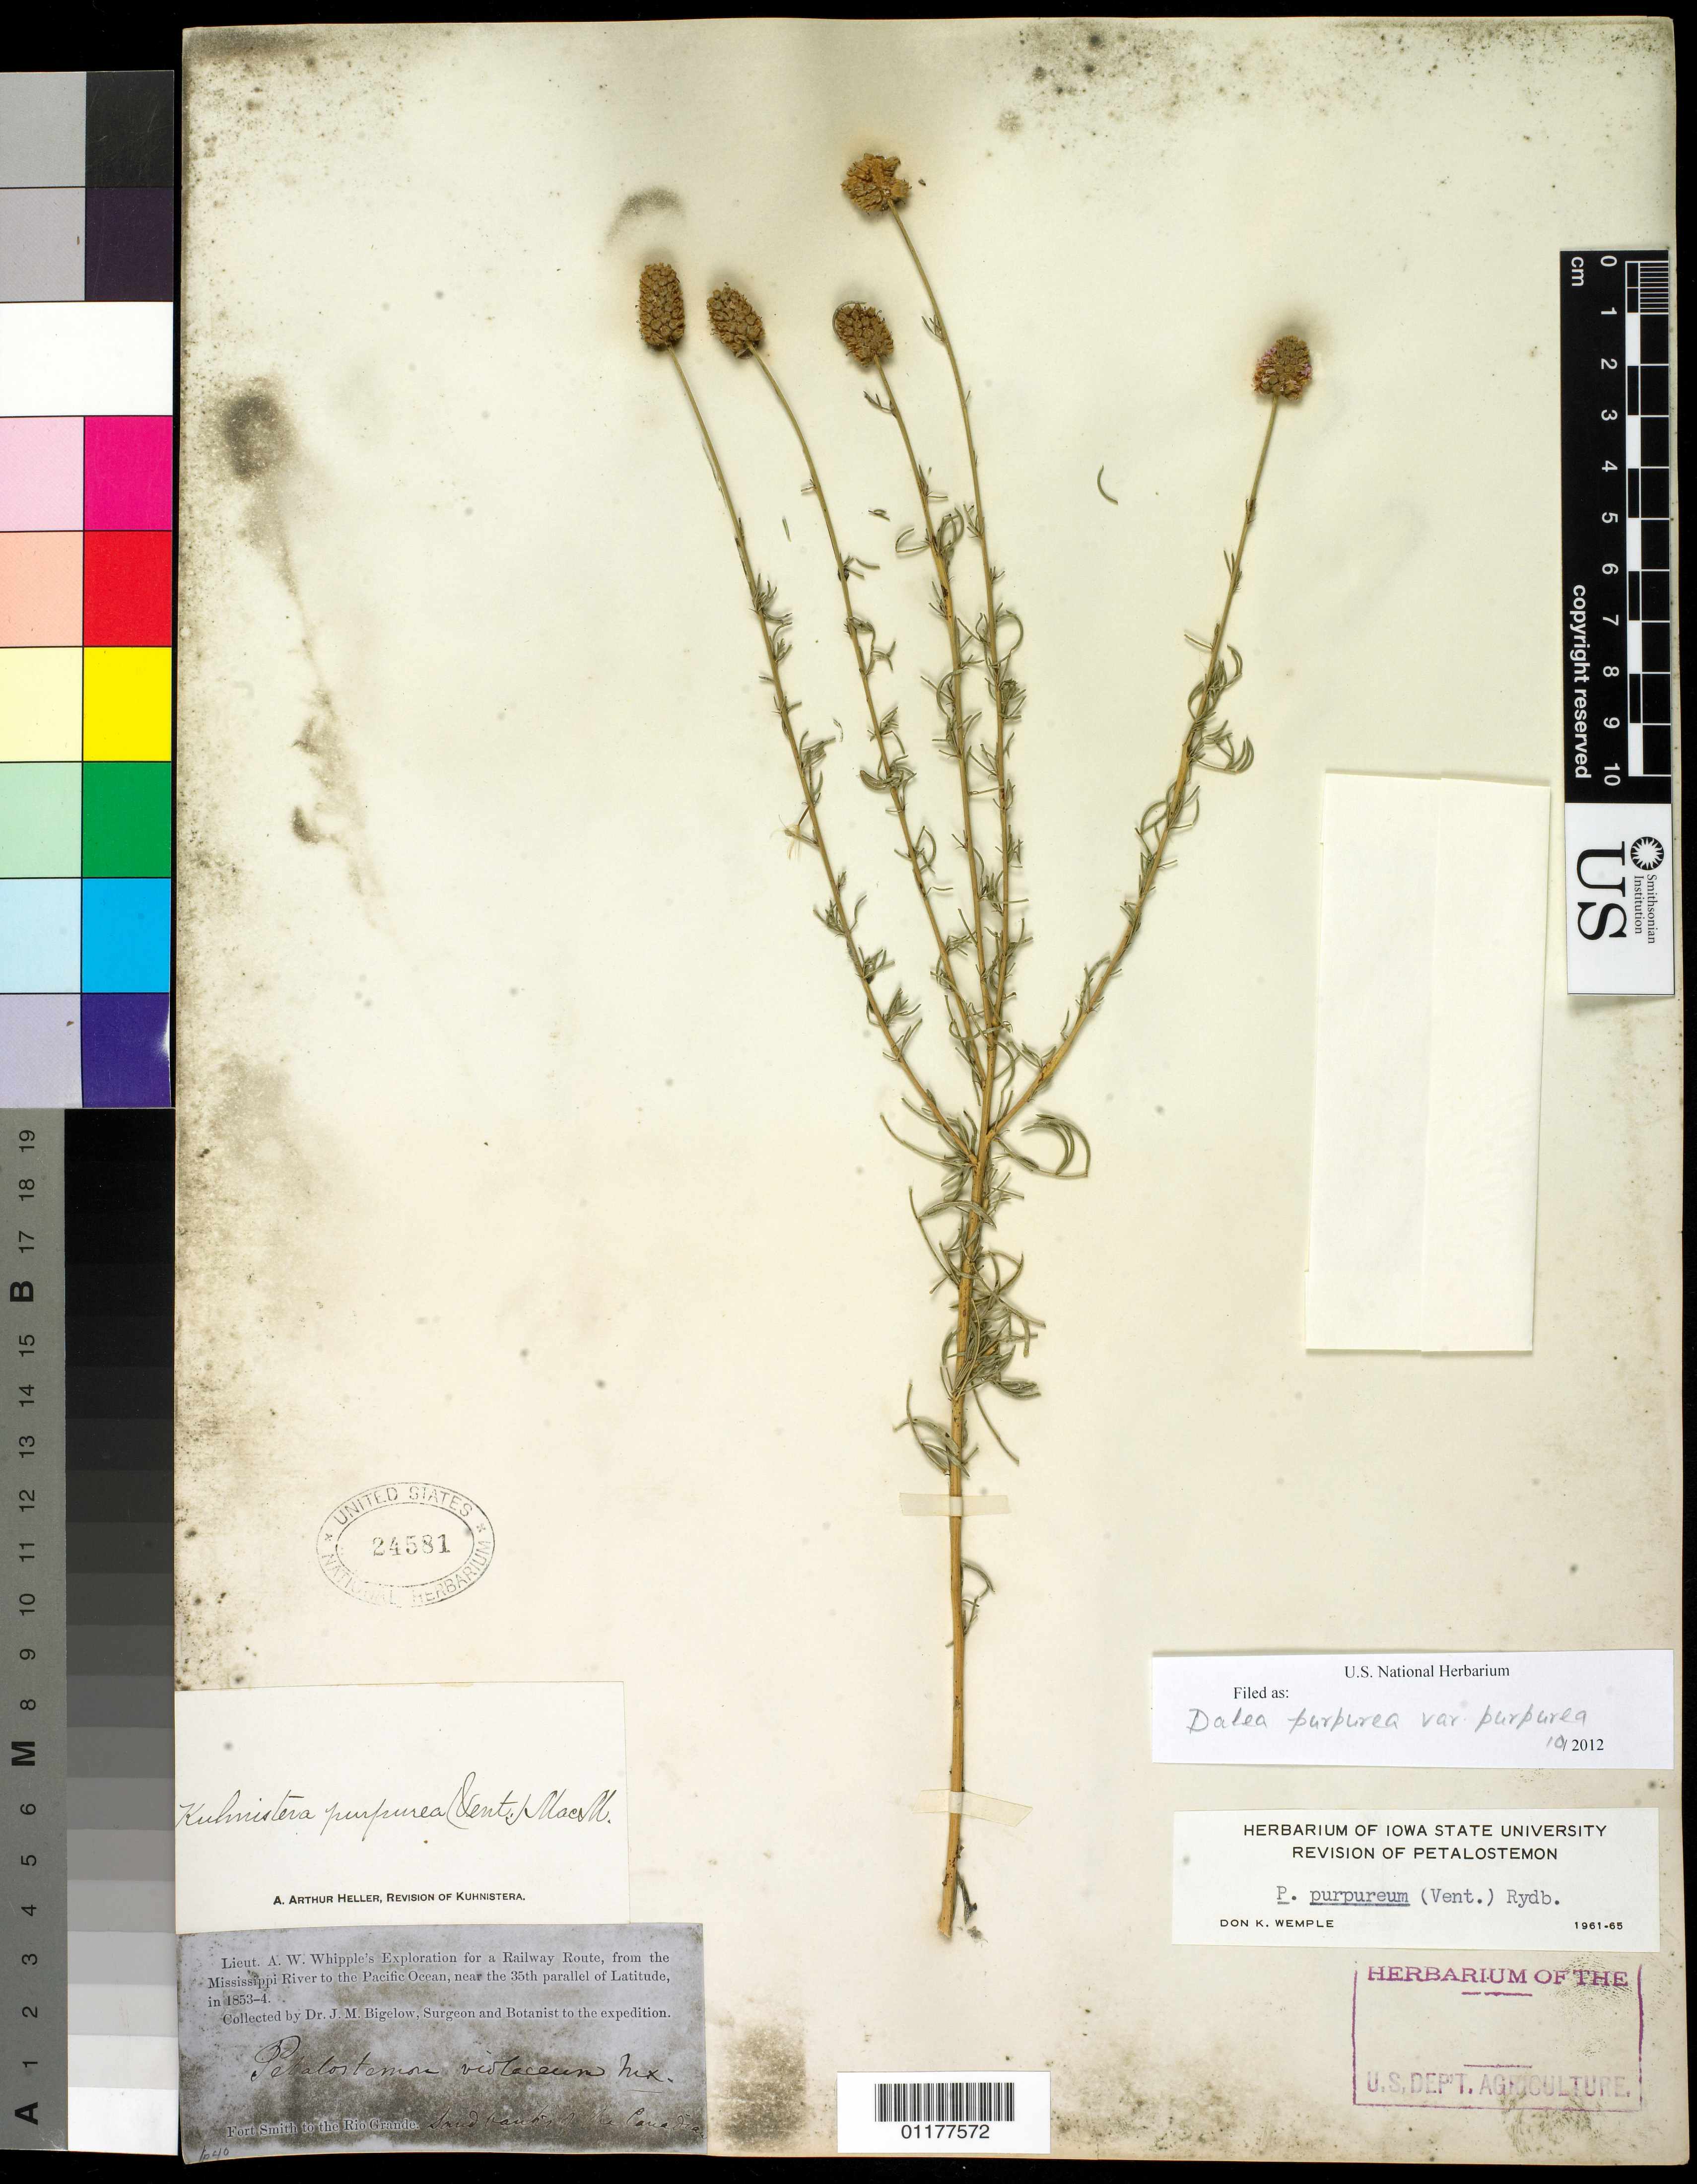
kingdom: Plantae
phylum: Tracheophyta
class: Magnoliopsida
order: Fabales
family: Fabaceae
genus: Dalea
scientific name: Dalea purpurea var. purpurea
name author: Vent.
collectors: J. M. Bigelow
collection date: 1853/1854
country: United States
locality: Fort Smith to the Rio Grande. Sand banks of the Canadian River.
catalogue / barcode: US 24581